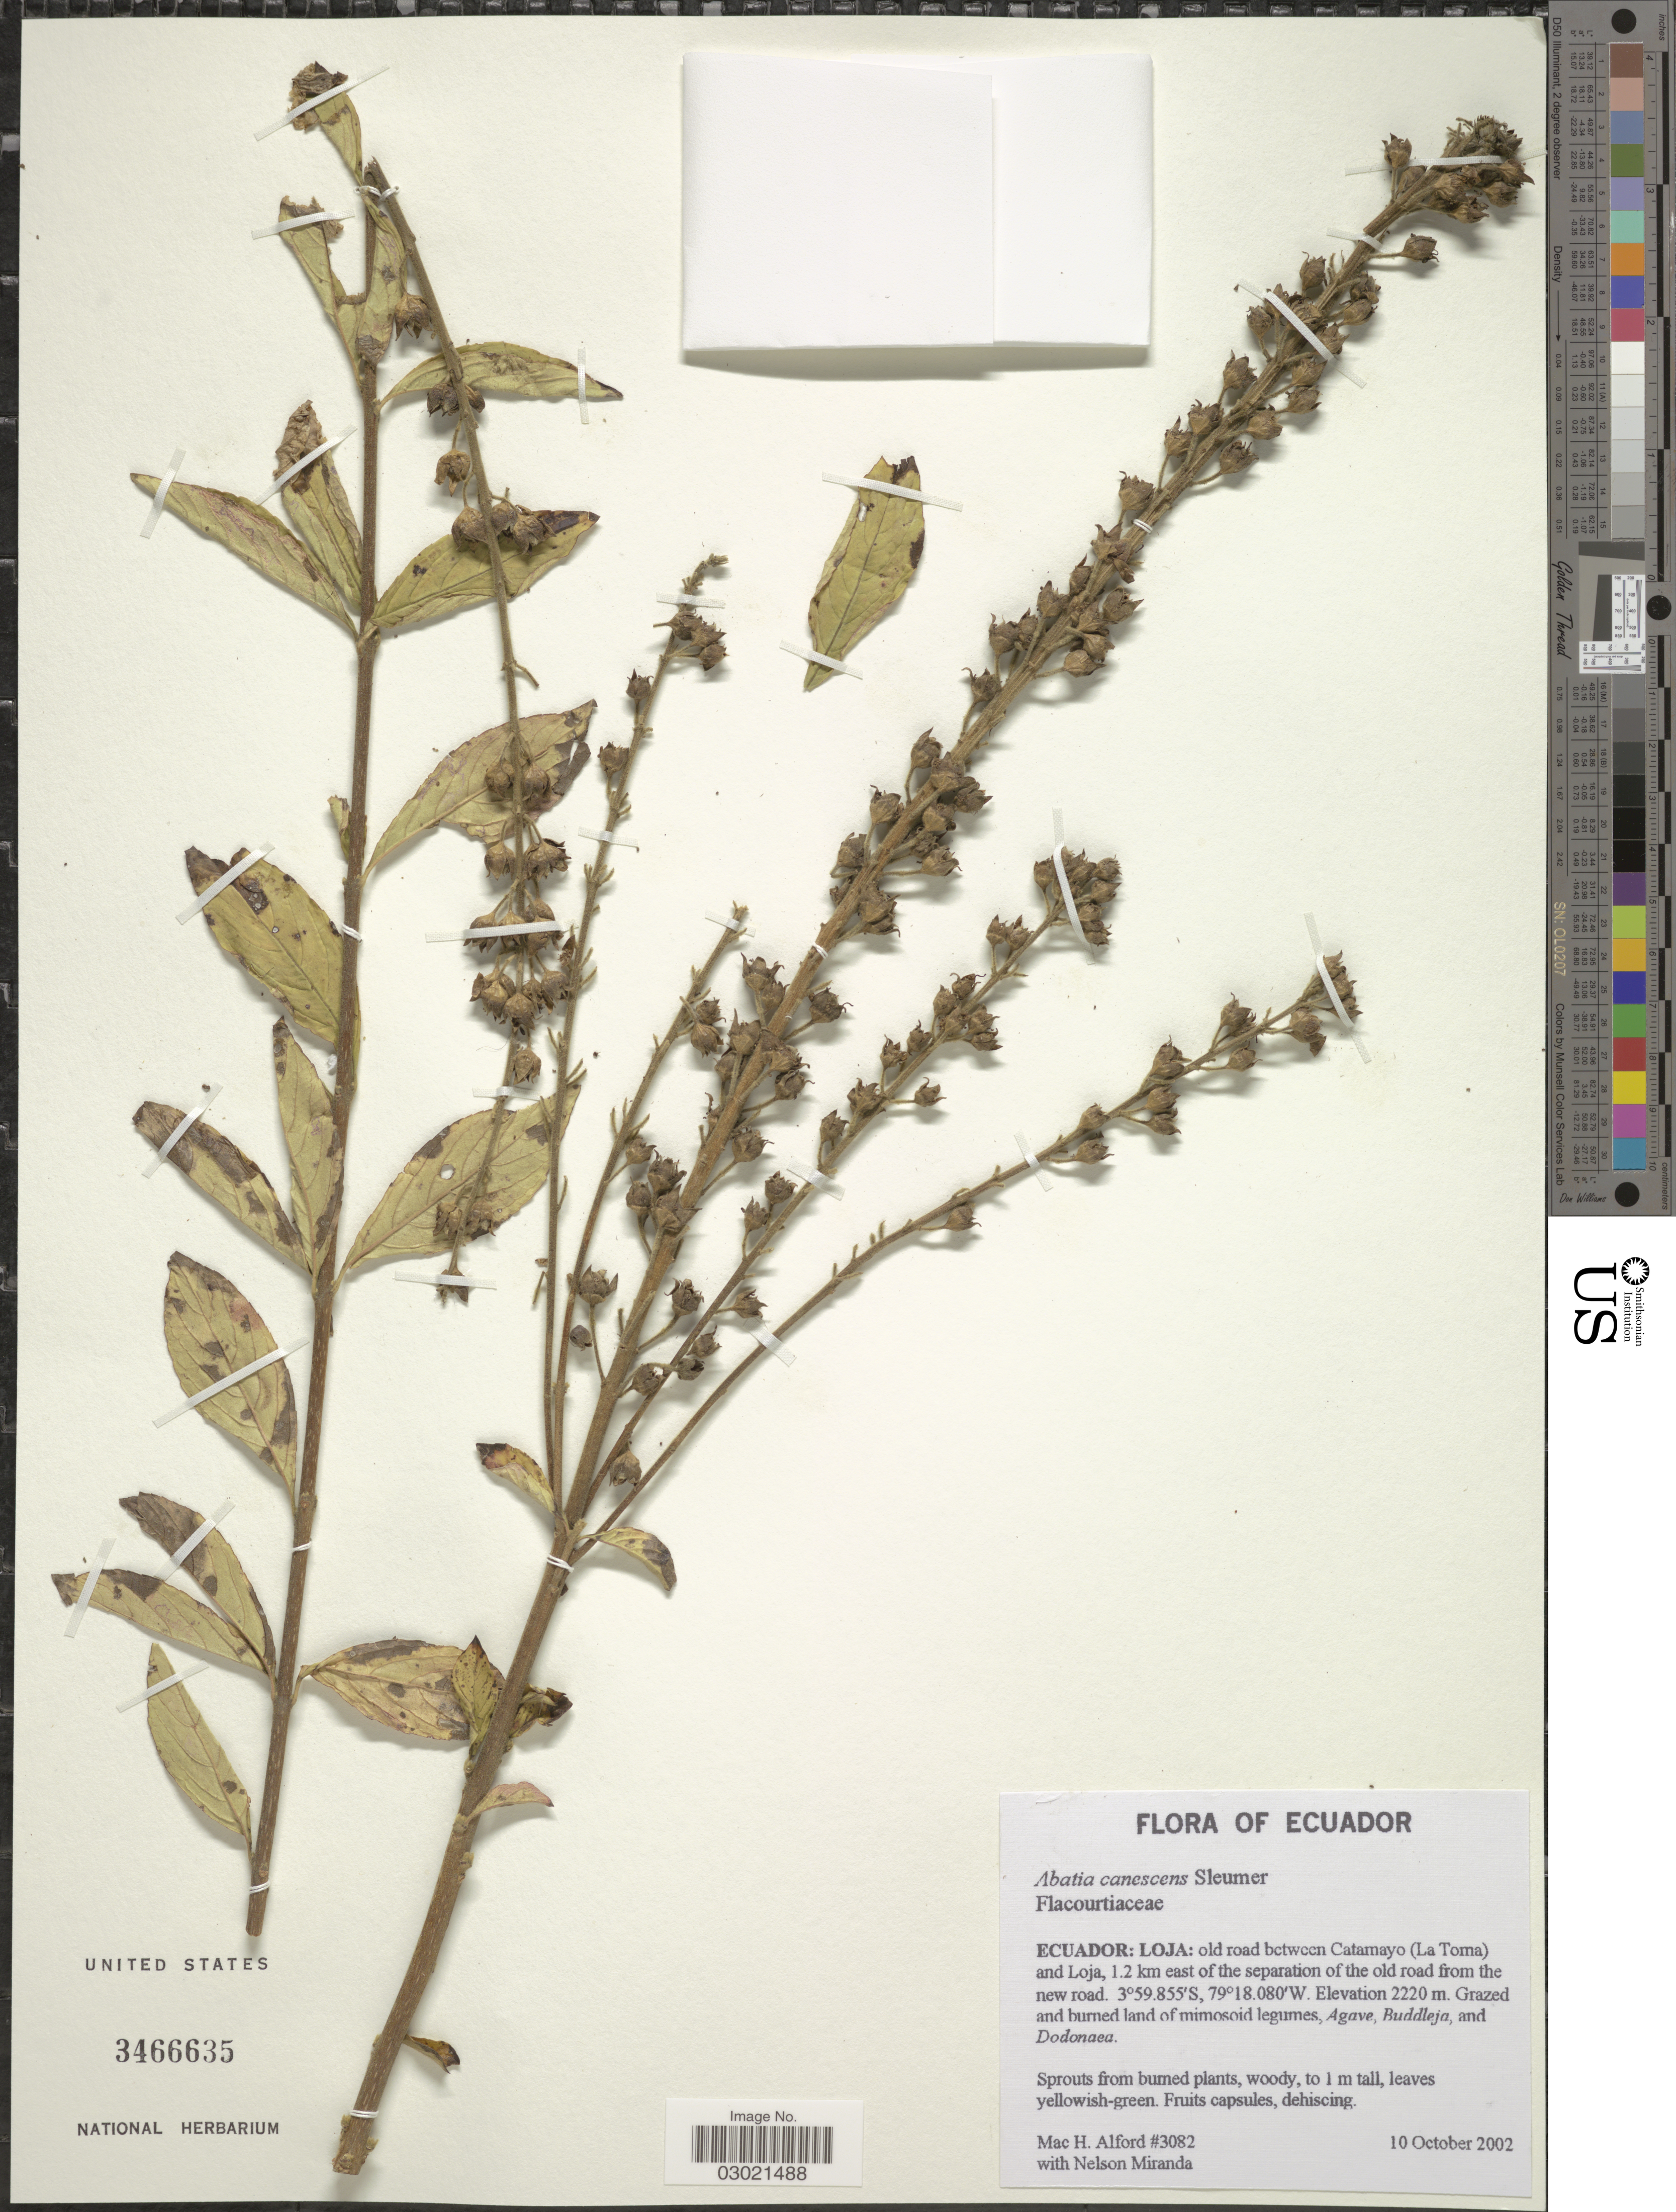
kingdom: Plantae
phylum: Tracheophyta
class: Magnoliopsida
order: Malpighiales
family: Salicaceae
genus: Abatia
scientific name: Abatia canescens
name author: Sleumer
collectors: M. H. Alford & N. Miranda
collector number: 3082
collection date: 2002-10-10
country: Ecuador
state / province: Loja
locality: Loja: old road between Catamayo (La Toma) and Loja, 1.2 km east of the separation of the old road from the new road.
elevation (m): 2220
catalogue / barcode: US 3466635